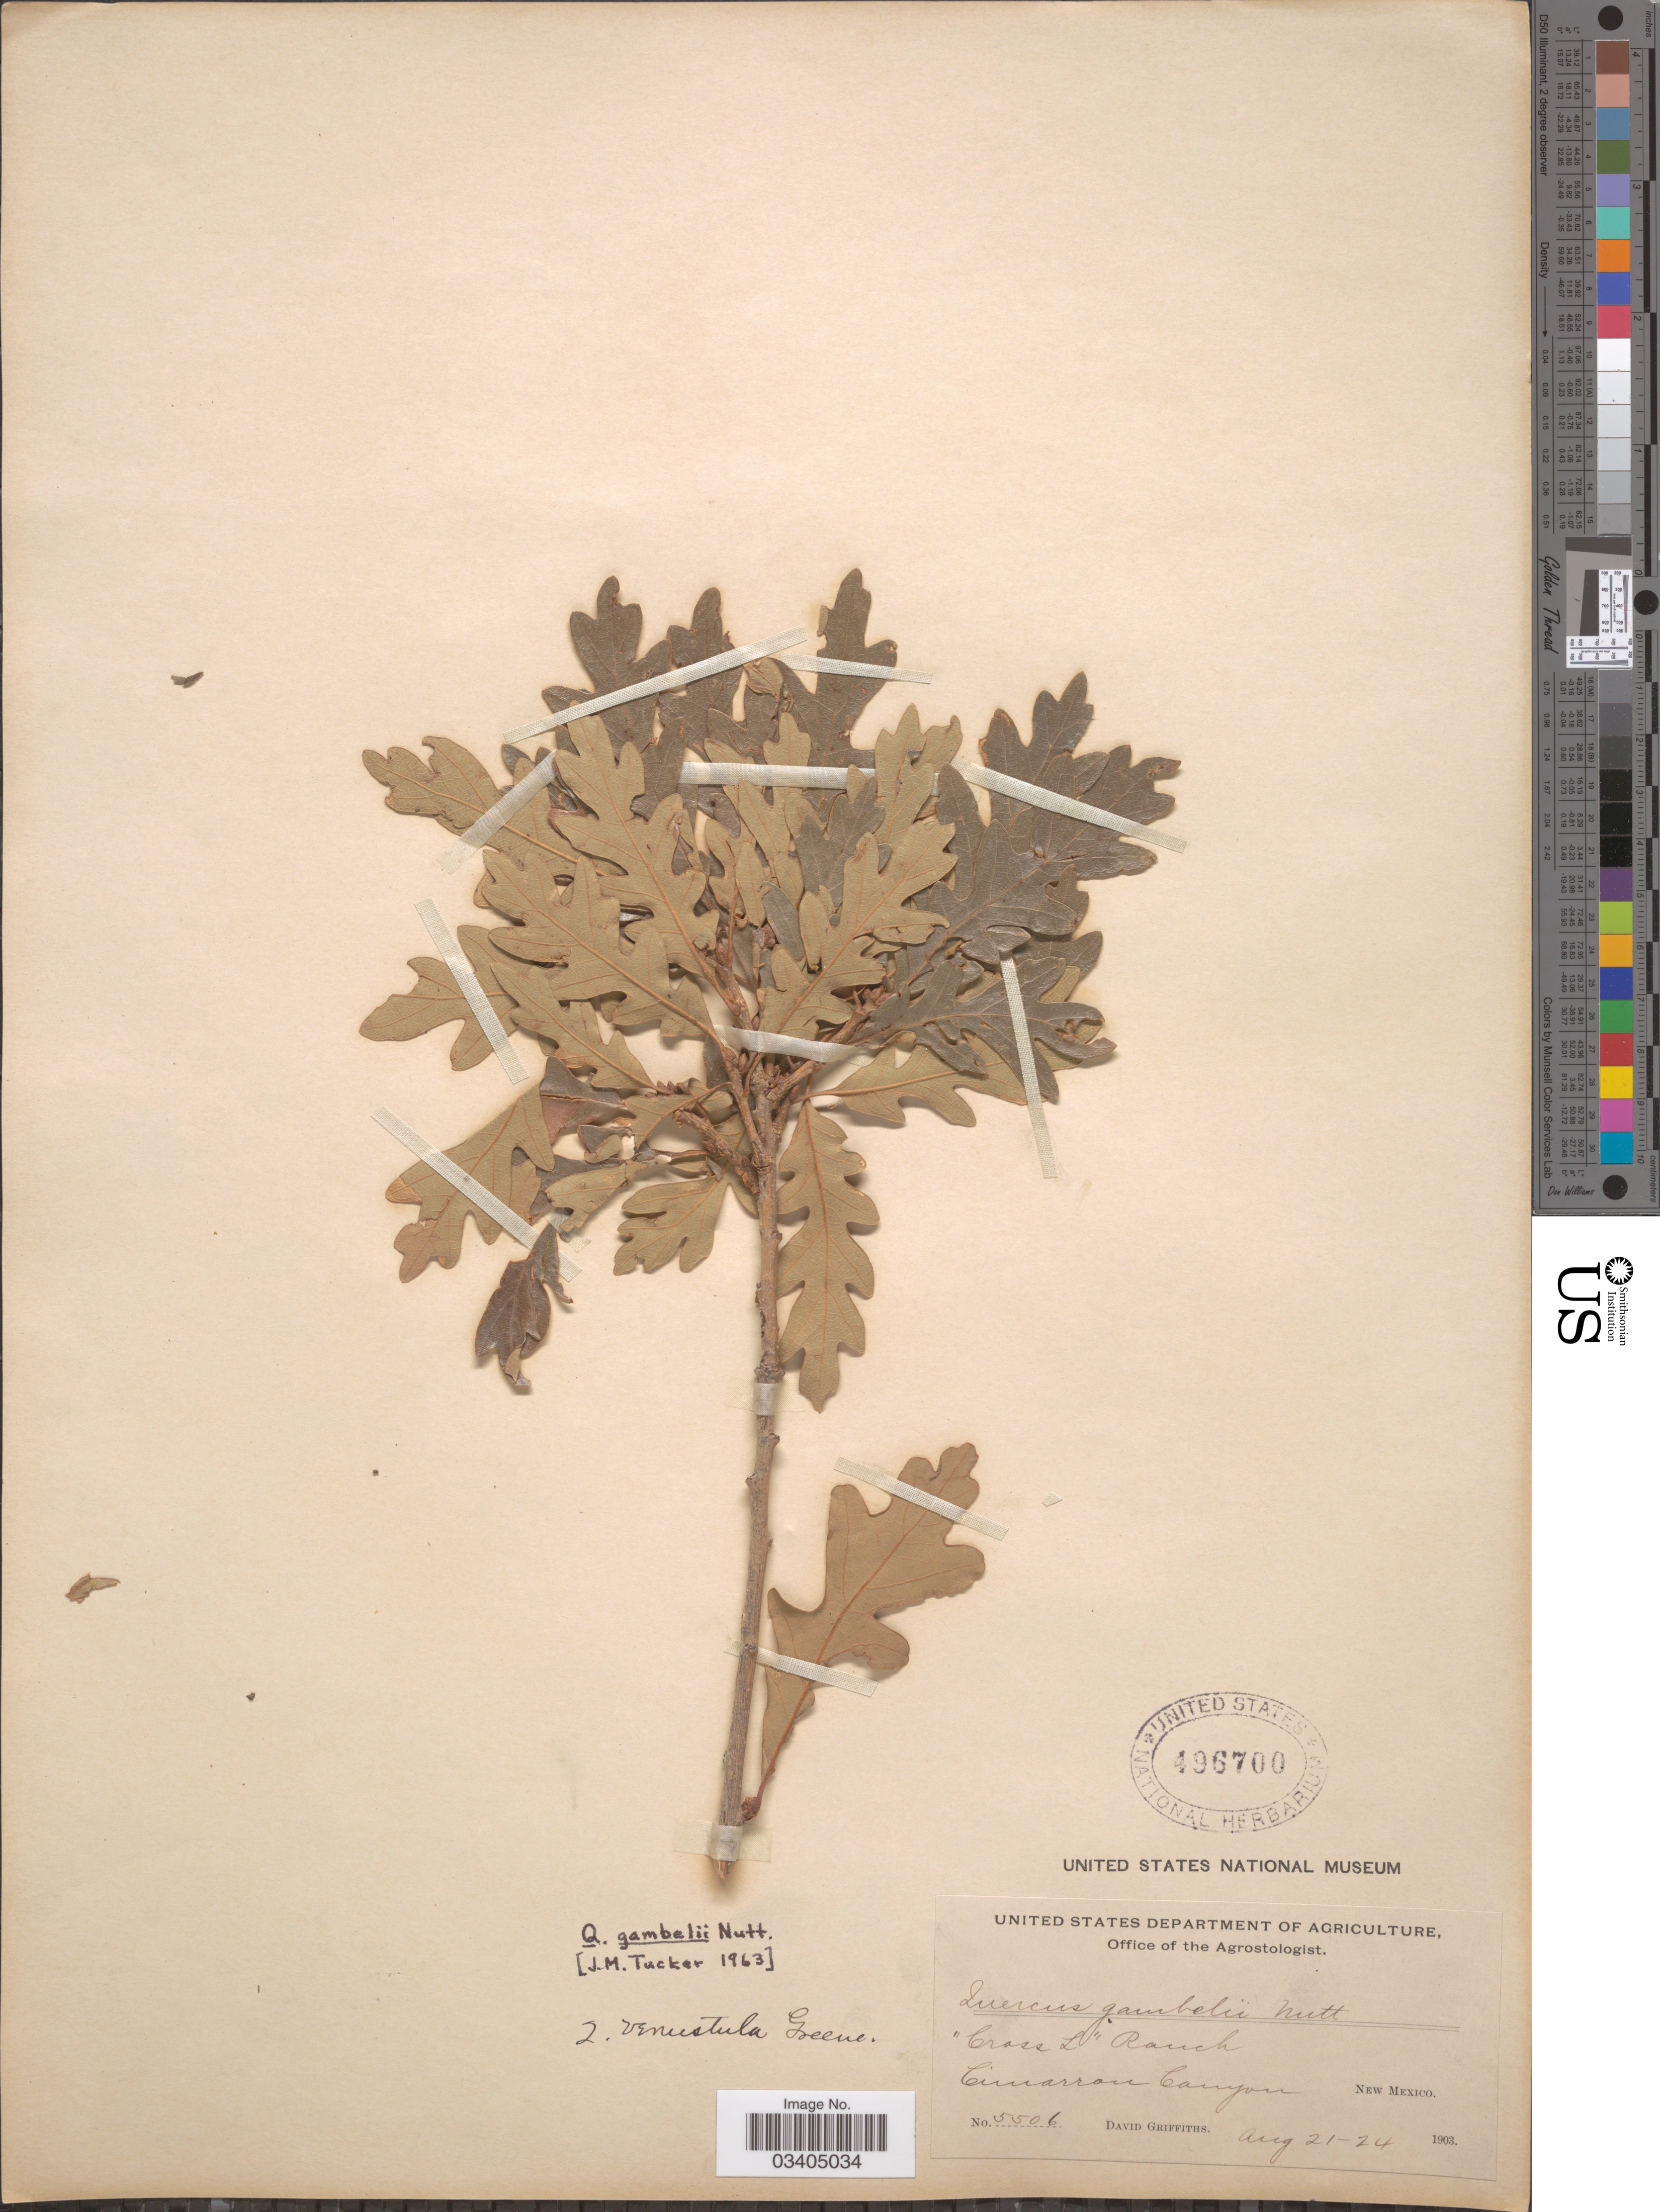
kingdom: Plantae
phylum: Tracheophyta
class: Magnoliopsida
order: Fagales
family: Fagaceae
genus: Quercus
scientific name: Quercus gambelii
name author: Nutt.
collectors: D. Griffiths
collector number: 5506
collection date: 1903-08-21/1903-08-24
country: United States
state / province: New Mexico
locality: Cross L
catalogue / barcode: US 496700